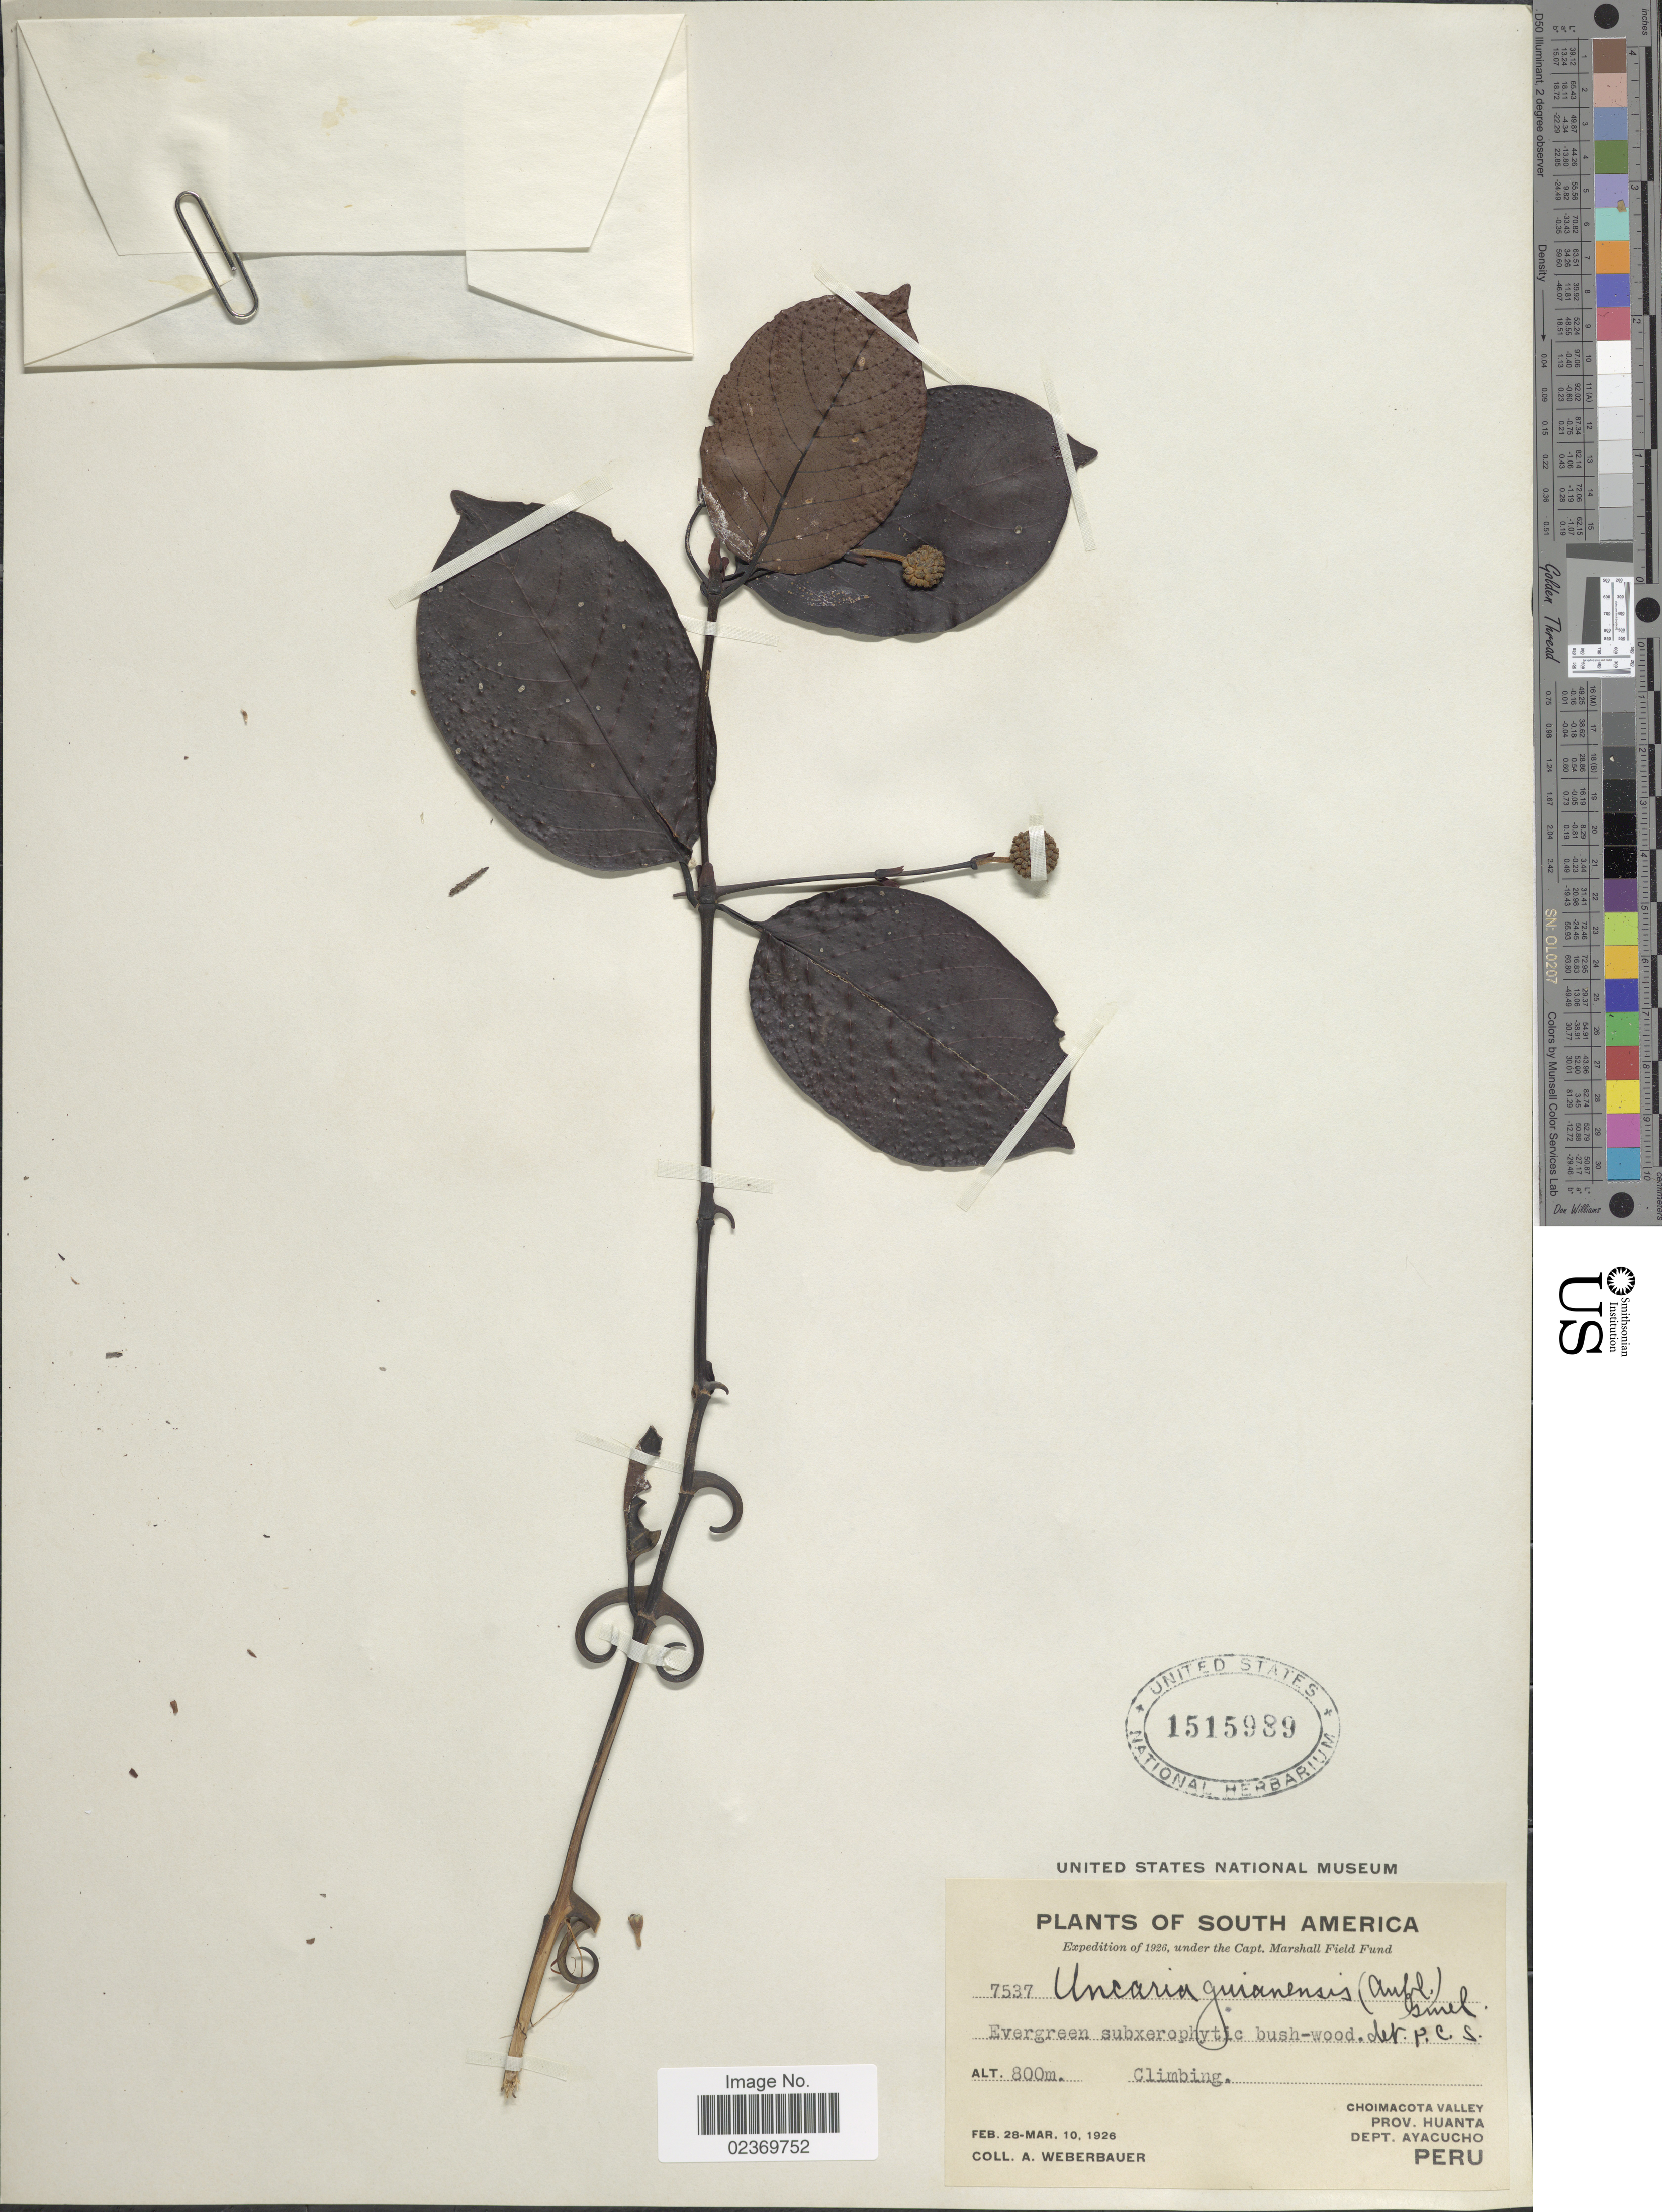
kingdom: Plantae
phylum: Tracheophyta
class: Magnoliopsida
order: Gentianales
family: Rubiaceae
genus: Uncaria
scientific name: Uncaria guianensis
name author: (Aubl.) J.F. Gmel.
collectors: A. Weberbauer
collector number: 7537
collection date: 1926-02-28/1926-03-10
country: Peru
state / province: Ayacucho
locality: Choimacota Valley, Prov. Huanta, Dept. Ayacucho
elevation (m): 800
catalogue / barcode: US 1515989